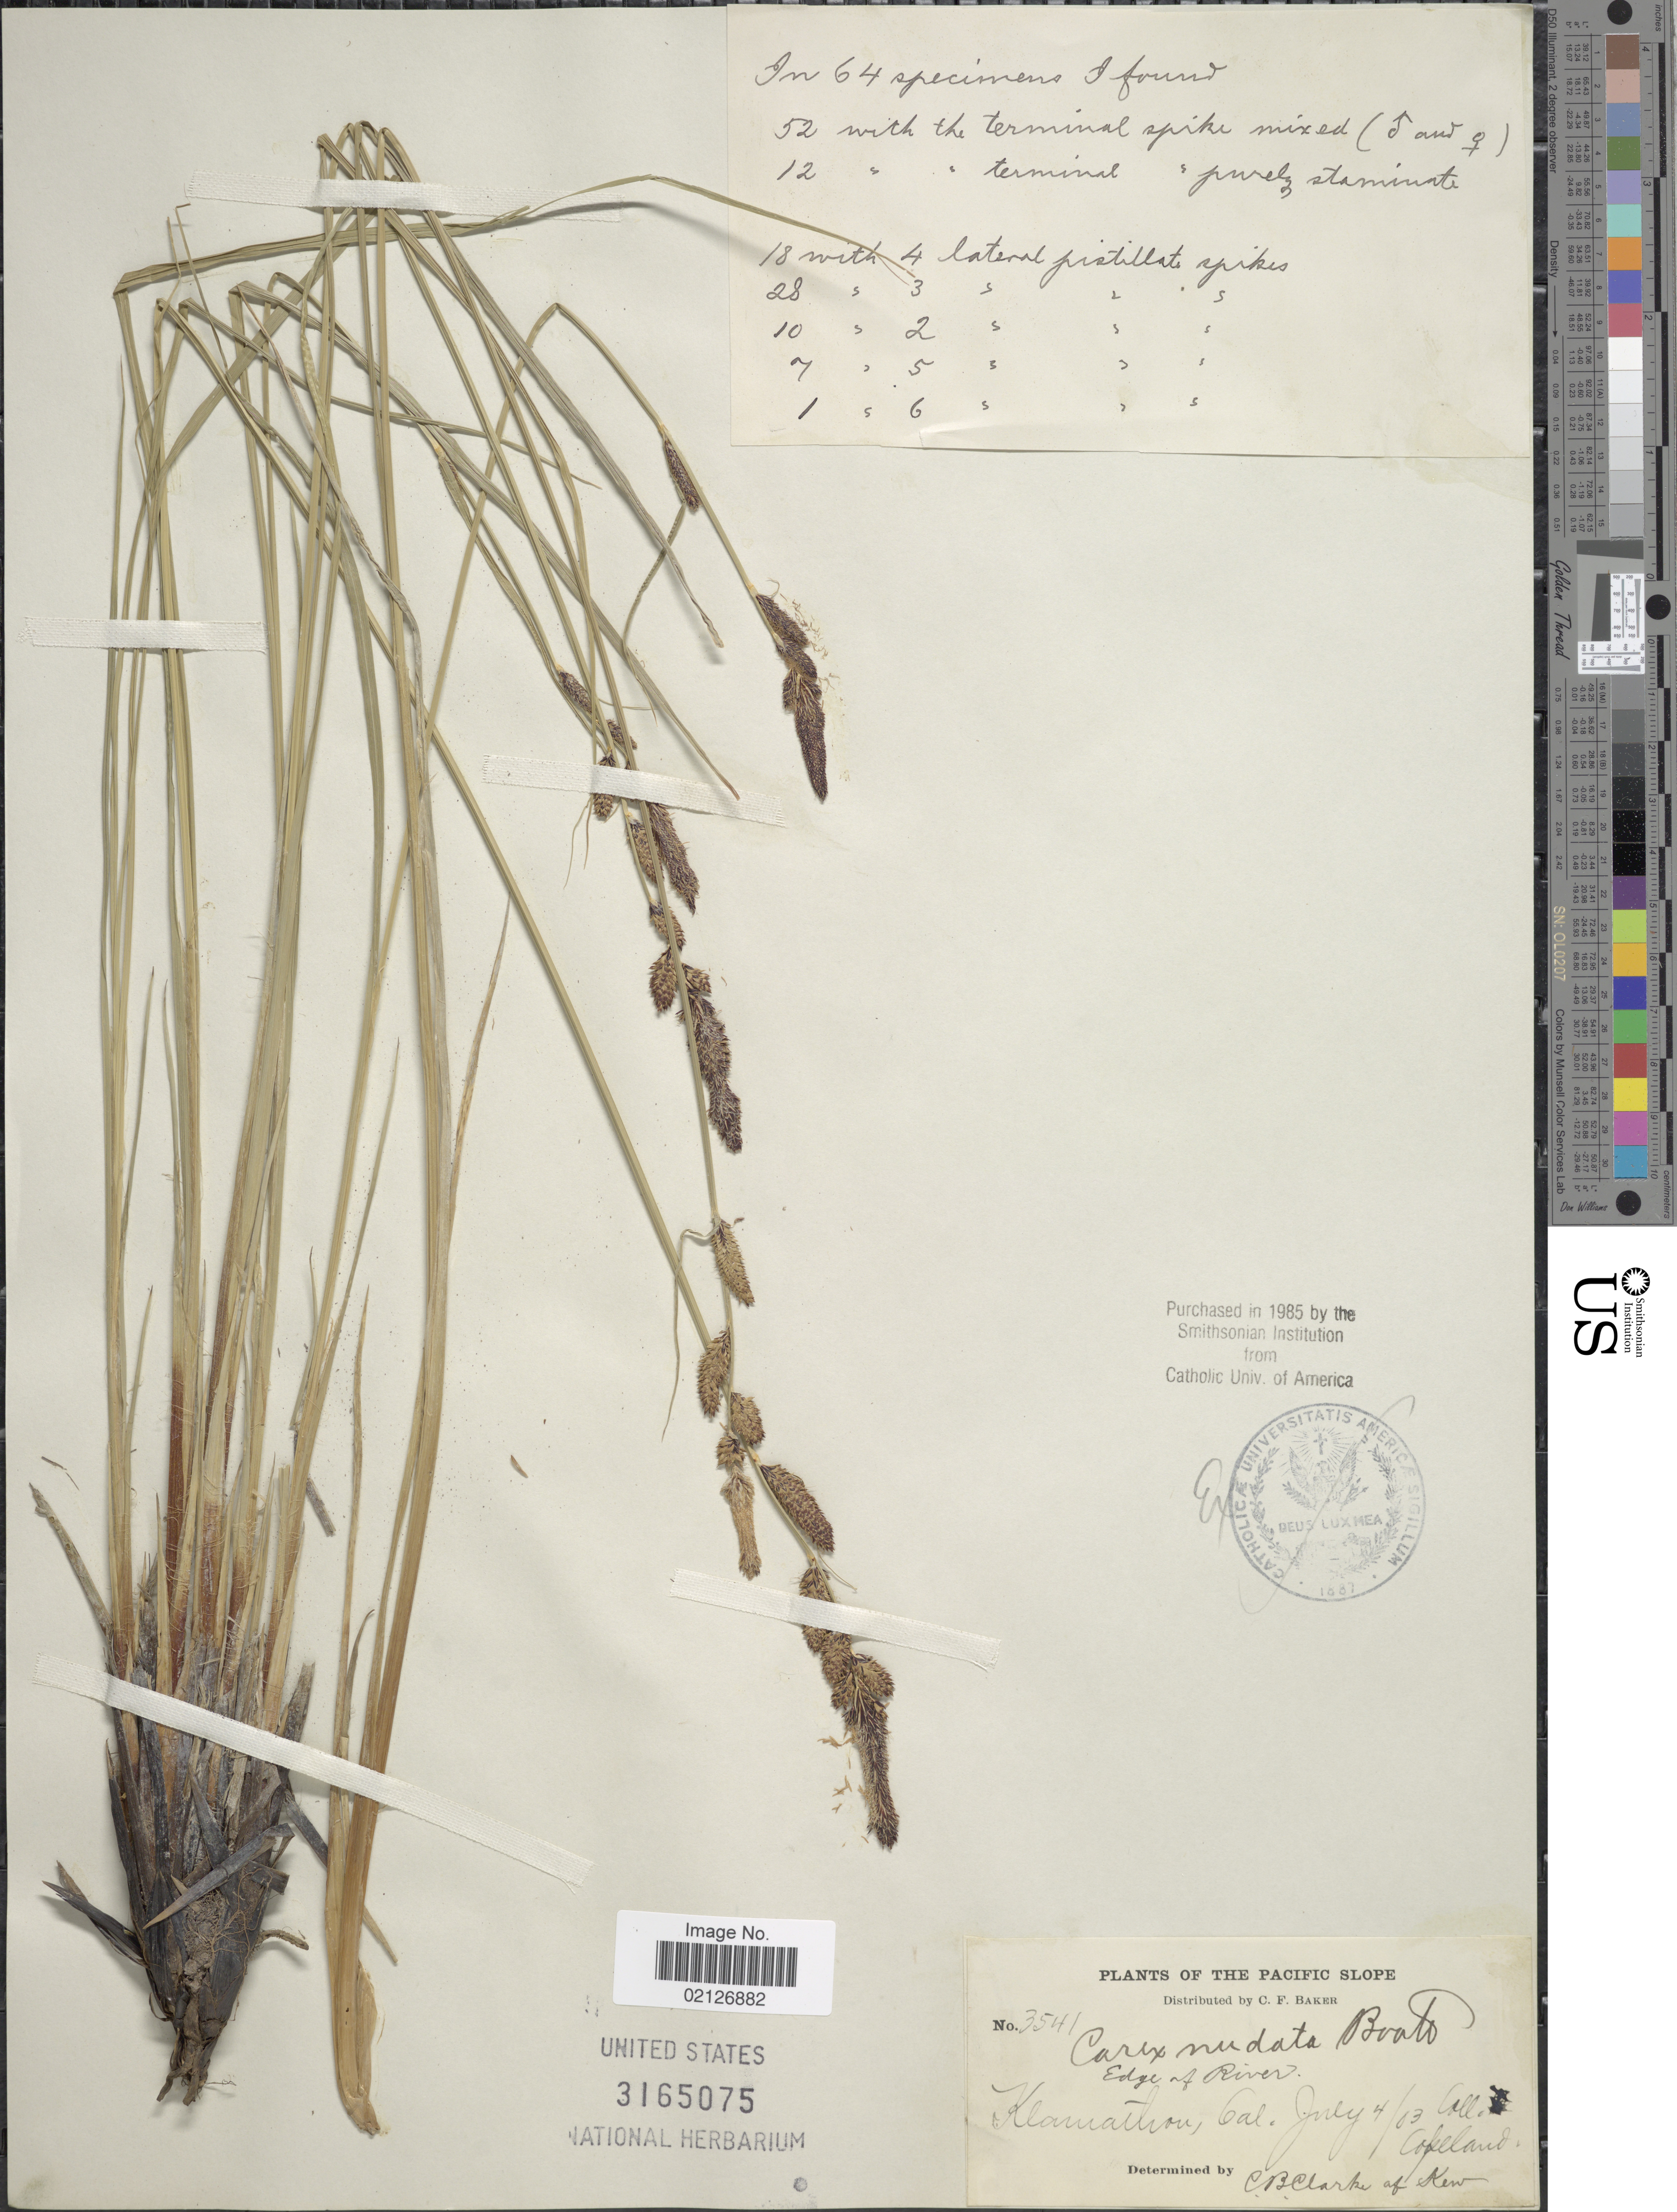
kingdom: Plantae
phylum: Tracheophyta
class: Liliopsida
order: Poales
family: Cyperaceae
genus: Carex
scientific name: Carex nudata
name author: W. Boott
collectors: -- Copeland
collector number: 3541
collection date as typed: Transcribed d/m/y: 4/7/3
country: United States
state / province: California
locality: Pacific Slope, Klamathon, Edge of River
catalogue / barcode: US 3165075